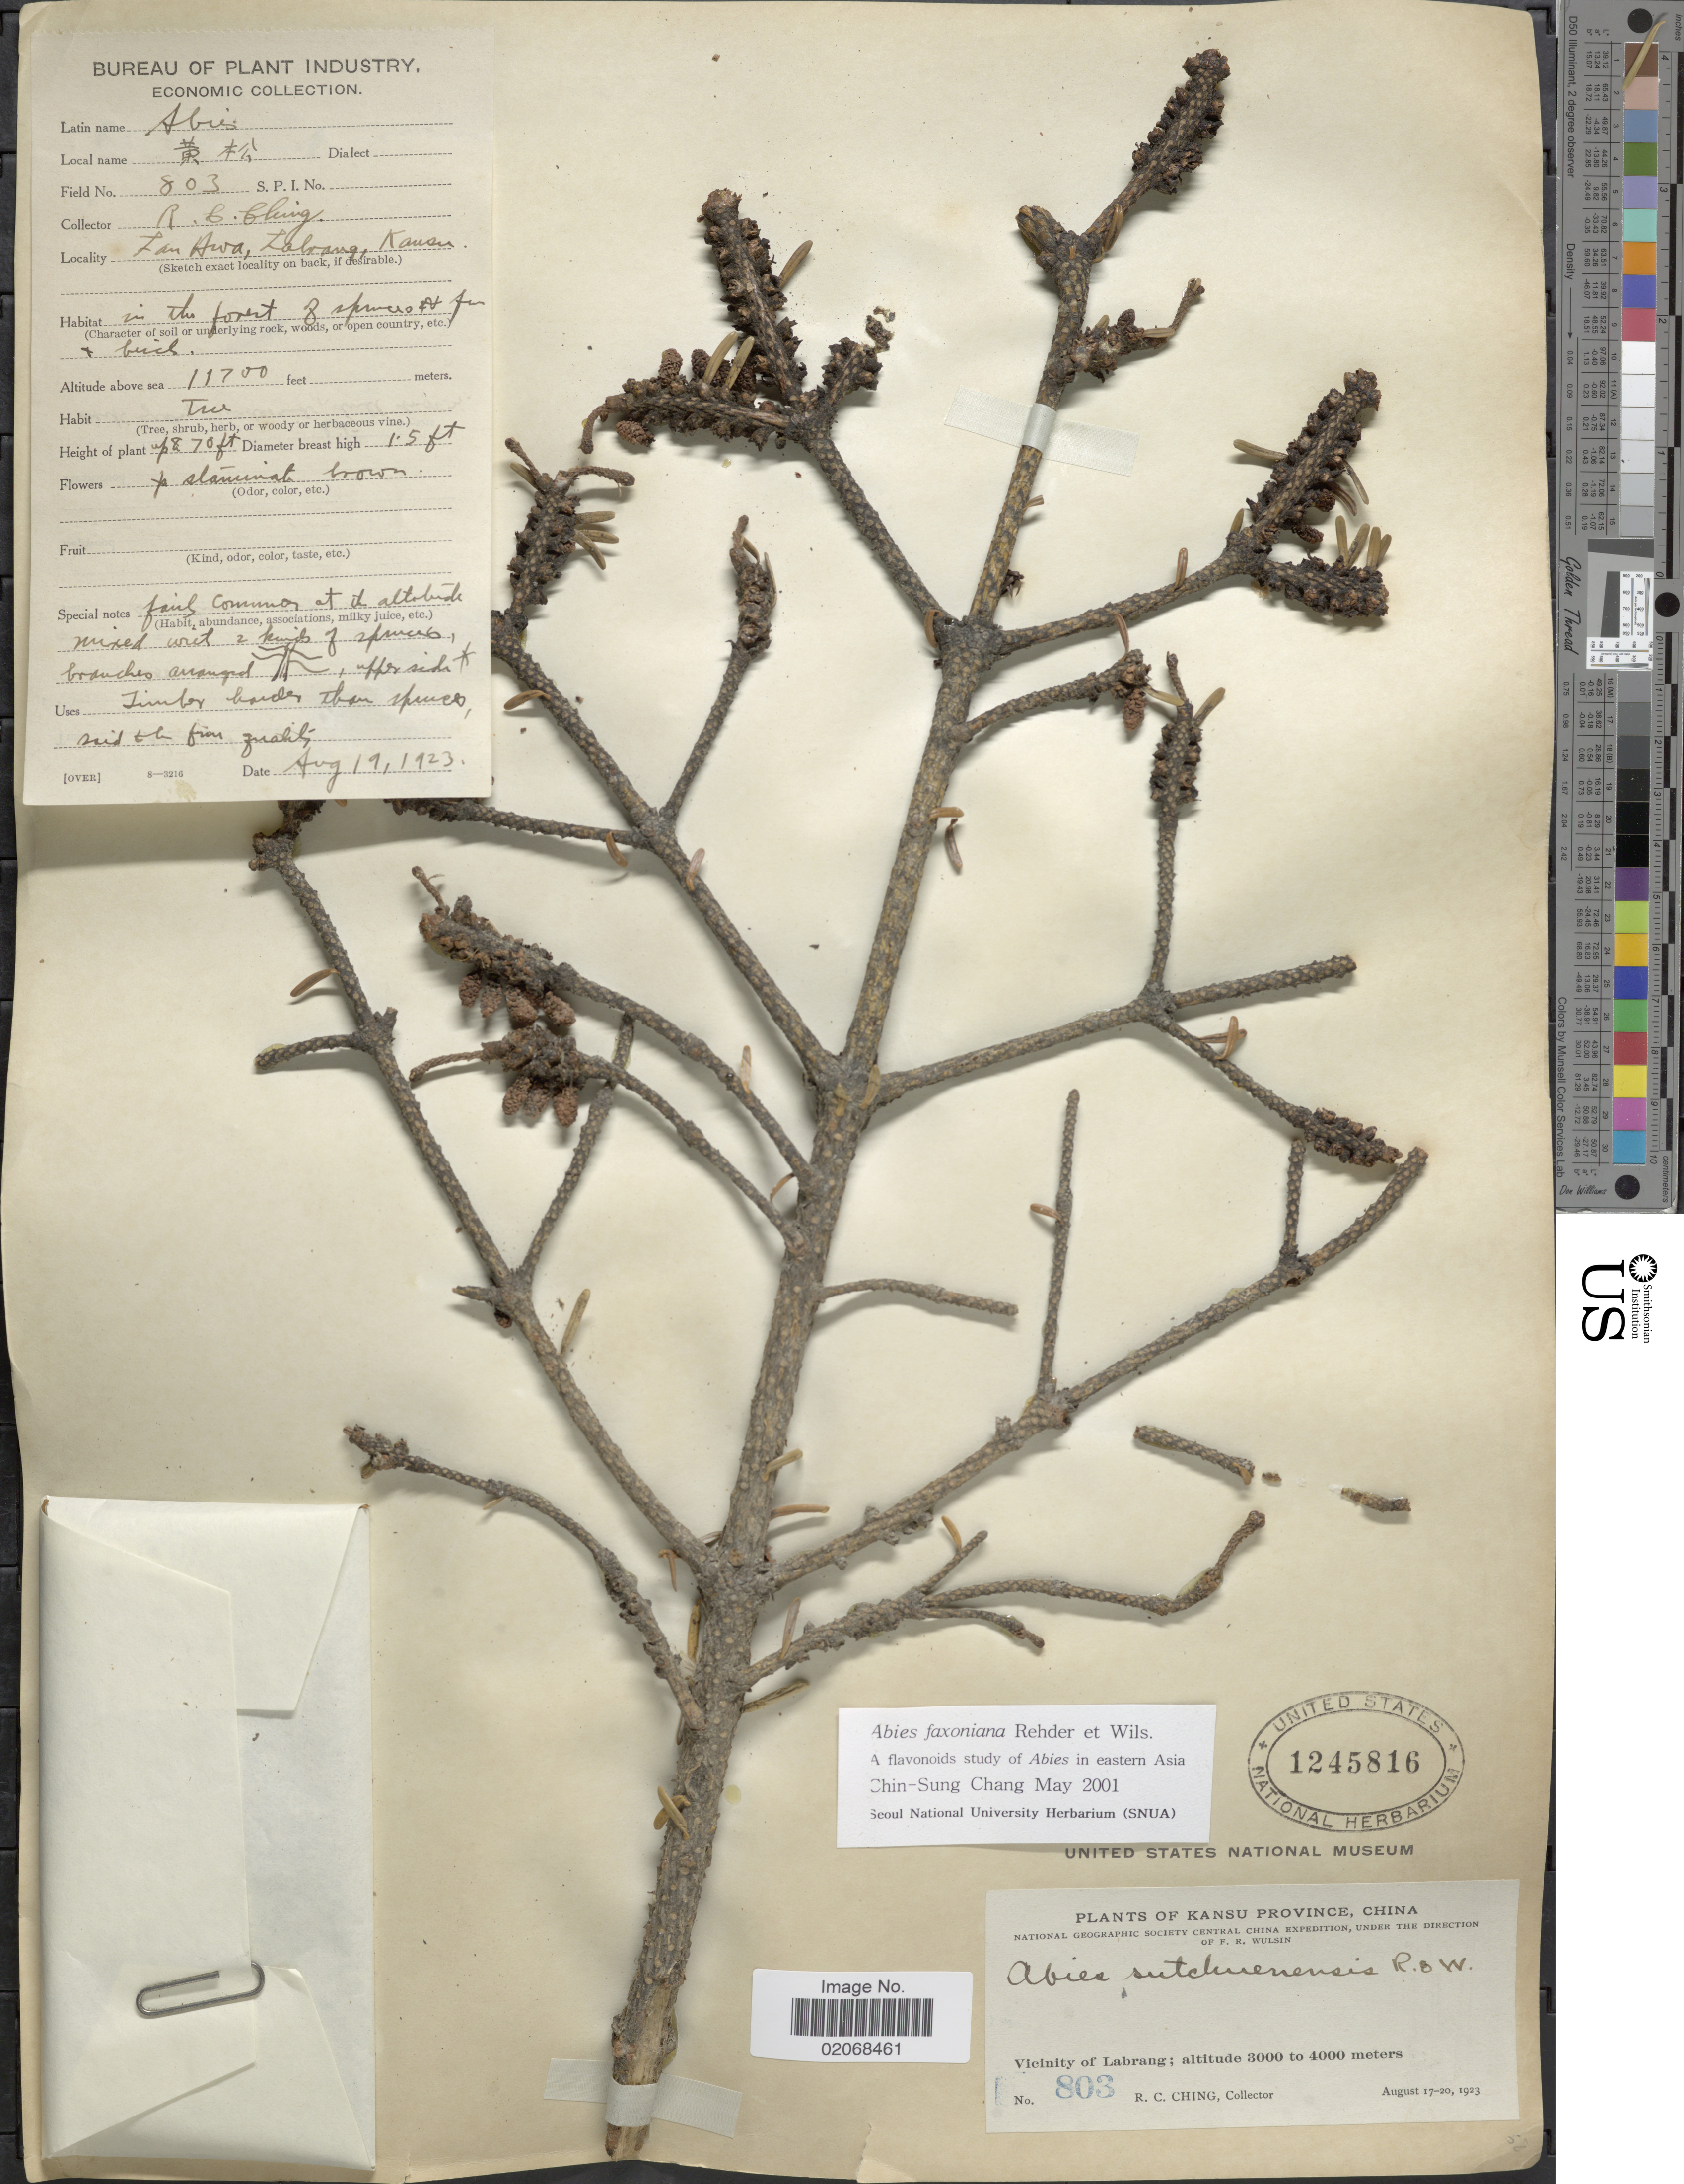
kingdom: Plantae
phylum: Tracheophyta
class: Pinopsida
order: Pinales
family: Pinaceae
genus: Abies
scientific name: Abies faxoniana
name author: Rehder & E.H. Wilson in Sarg.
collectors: R. C. Ching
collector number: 803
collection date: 1923-08-17/1923-08-20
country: China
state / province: Gansu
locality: Kansu Province, Vicinity of Labrang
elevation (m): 3000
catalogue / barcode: US 1245816